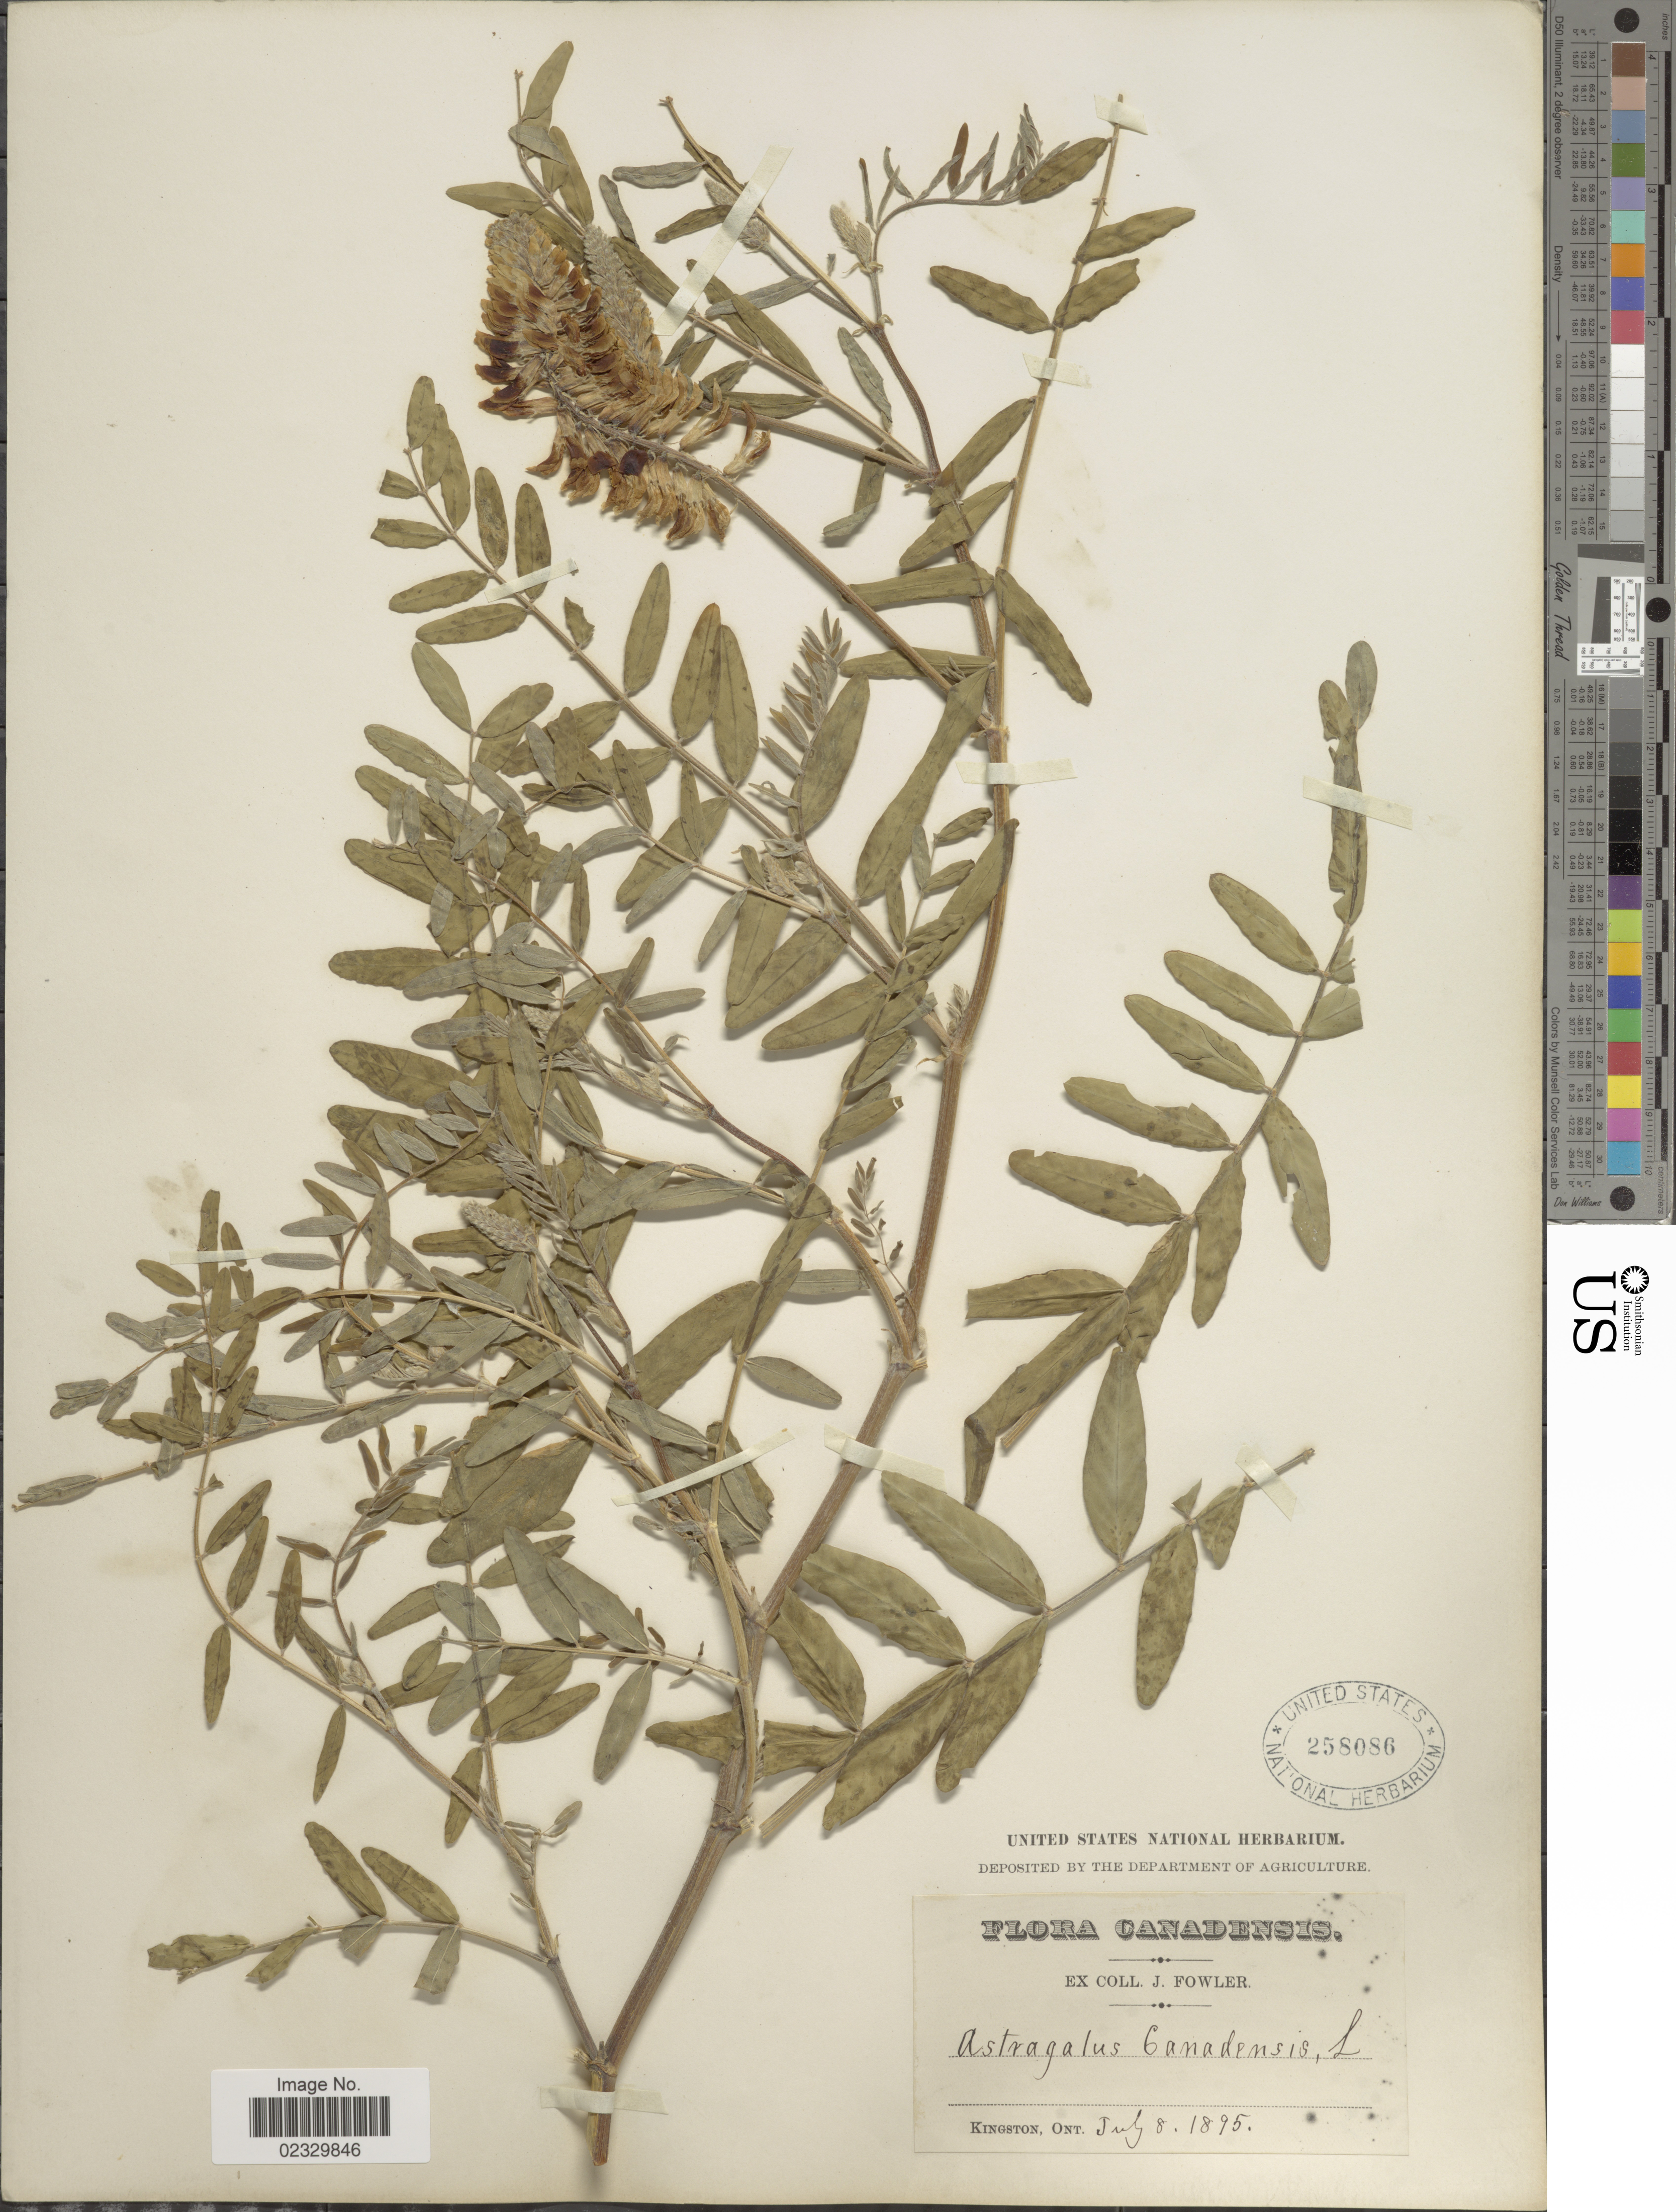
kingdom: Plantae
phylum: Tracheophyta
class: Magnoliopsida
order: Fabales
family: Fabaceae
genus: Astragalus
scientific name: Astragalus canadensis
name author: L.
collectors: ex herb. J. Fowler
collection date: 1895-07-08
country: Canada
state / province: Ontario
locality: Kingston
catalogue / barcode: US 258086